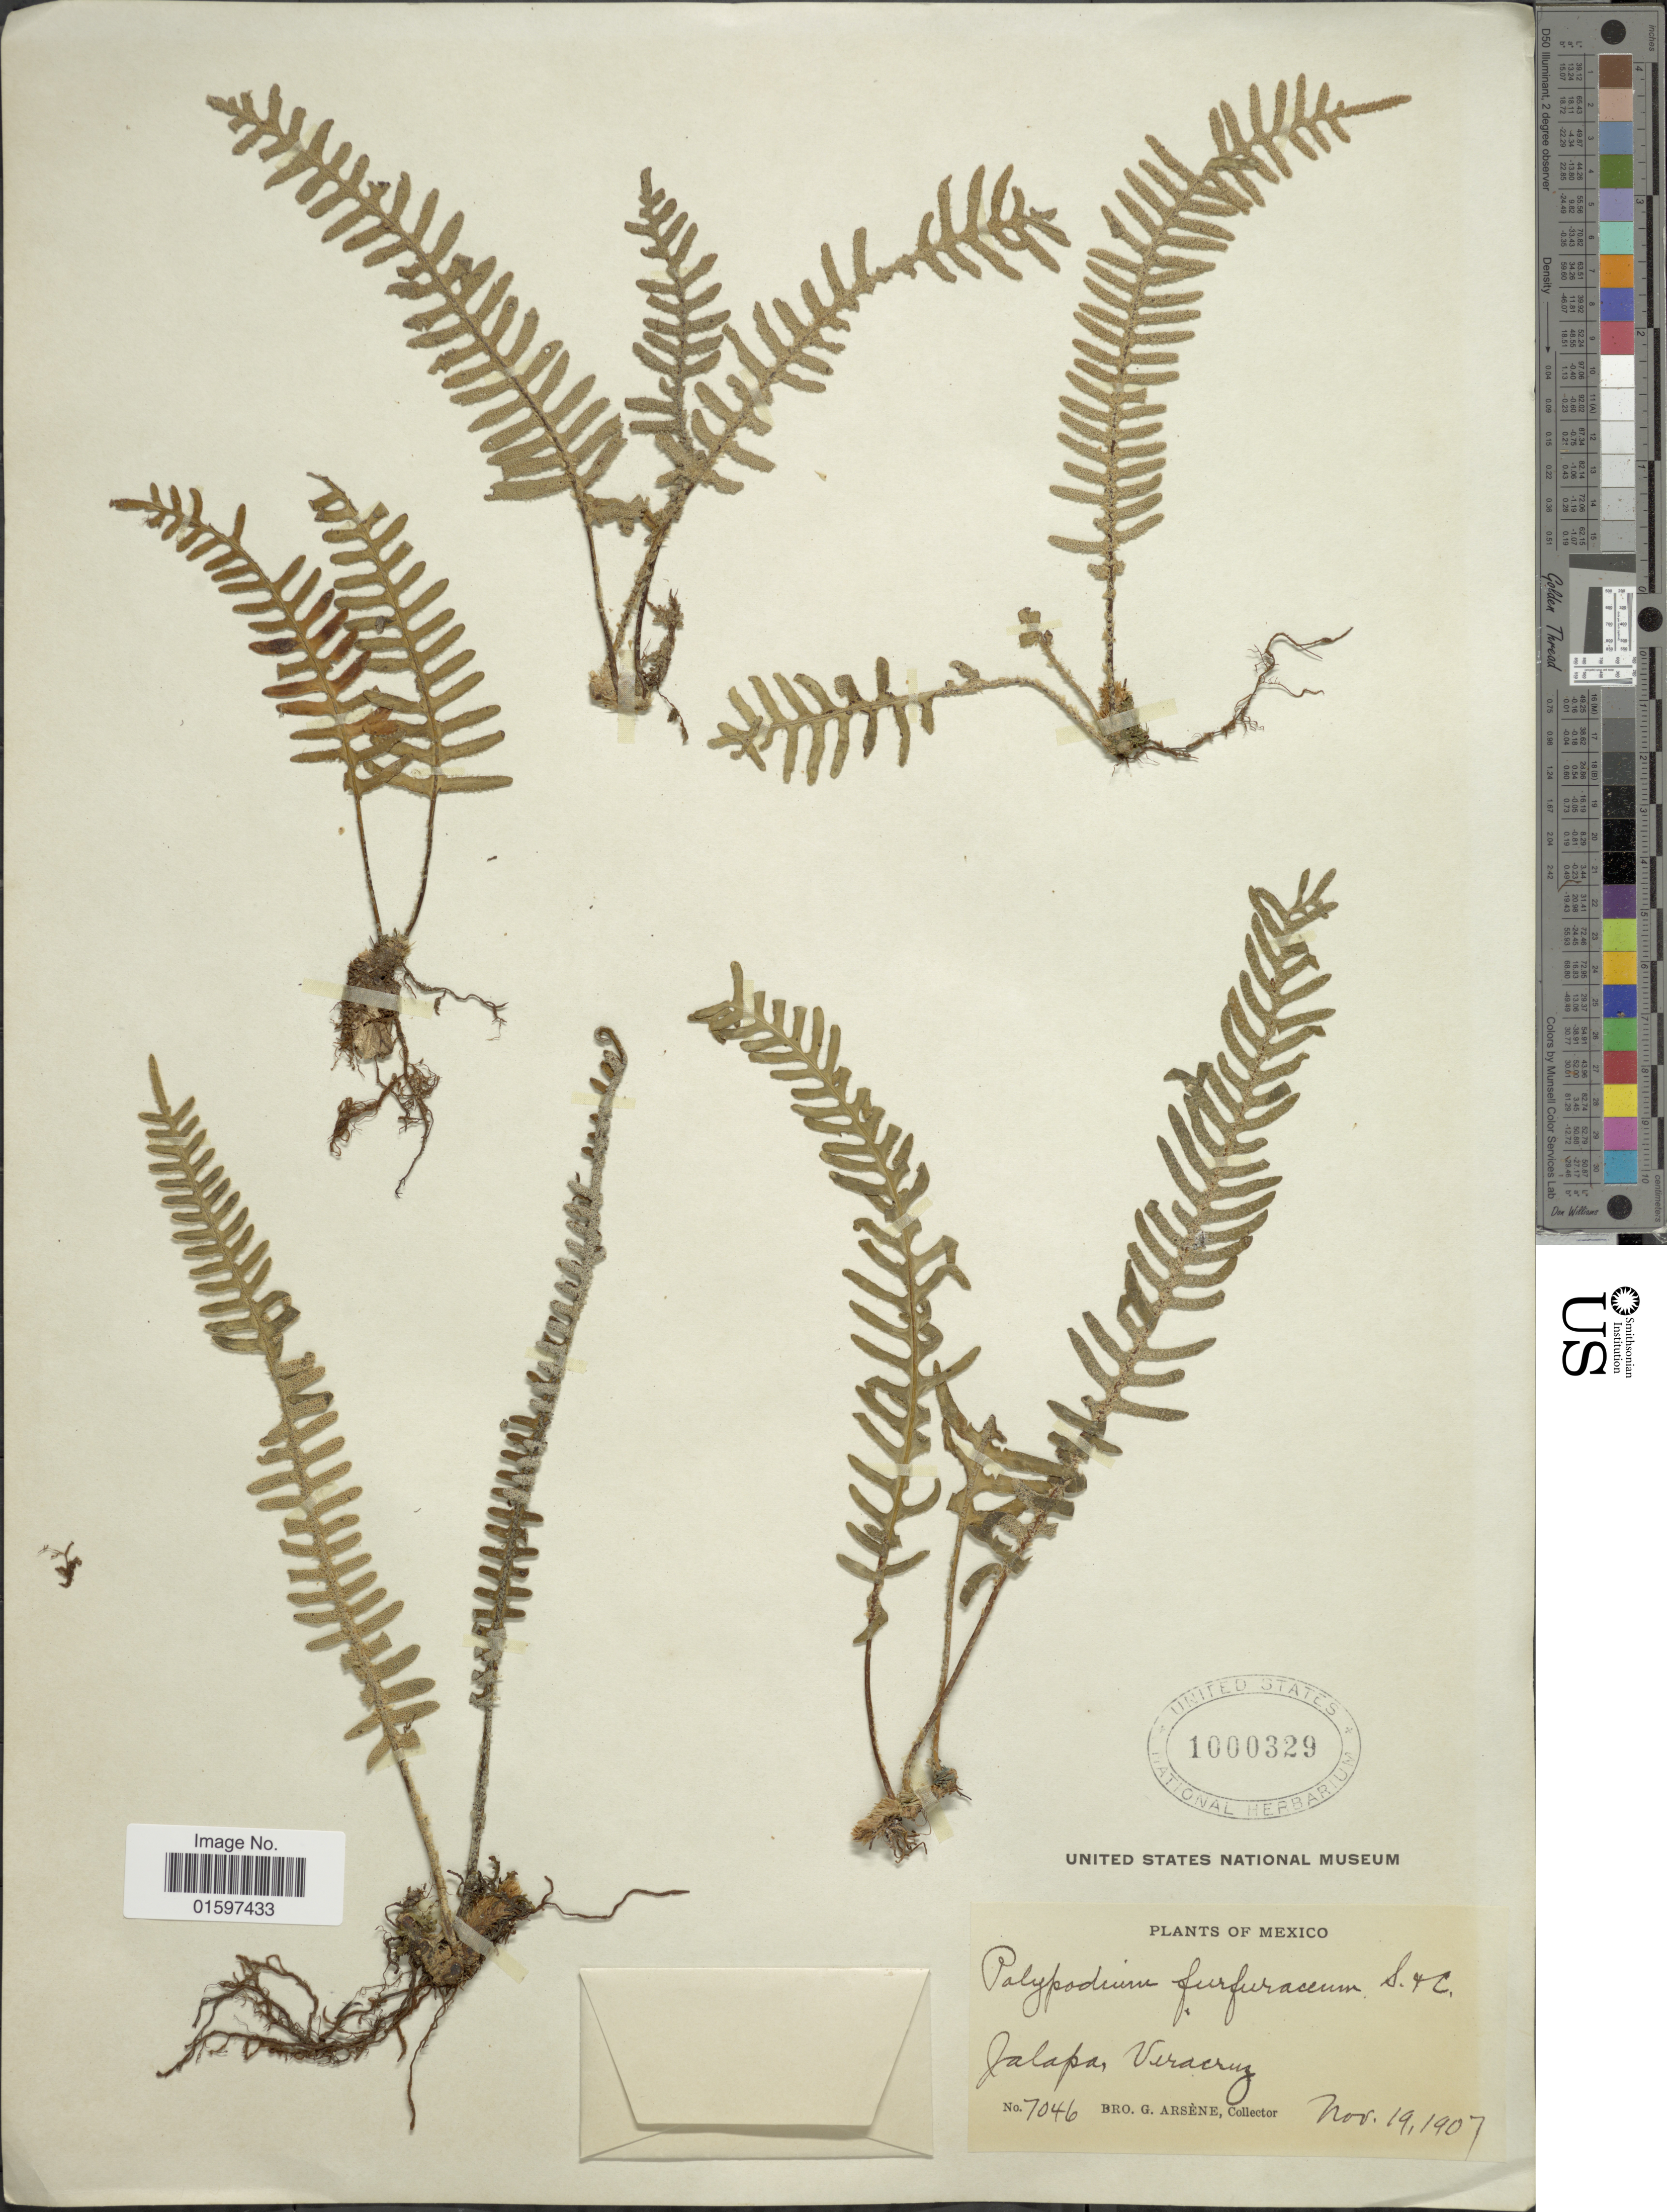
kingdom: Plantae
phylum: Tracheophyta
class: Polypodiopsida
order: Polypodiales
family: Polypodiaceae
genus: Pleopeltis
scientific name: Pleopeltis furfuracea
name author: (Schltdl. & Cham.) A.R. Sm. & Tejero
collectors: Bro. G. Arsène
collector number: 7046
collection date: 1907-11-19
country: Mexico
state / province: Veracruz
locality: Mexico, Jalapa, Veracruz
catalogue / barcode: US 1000329